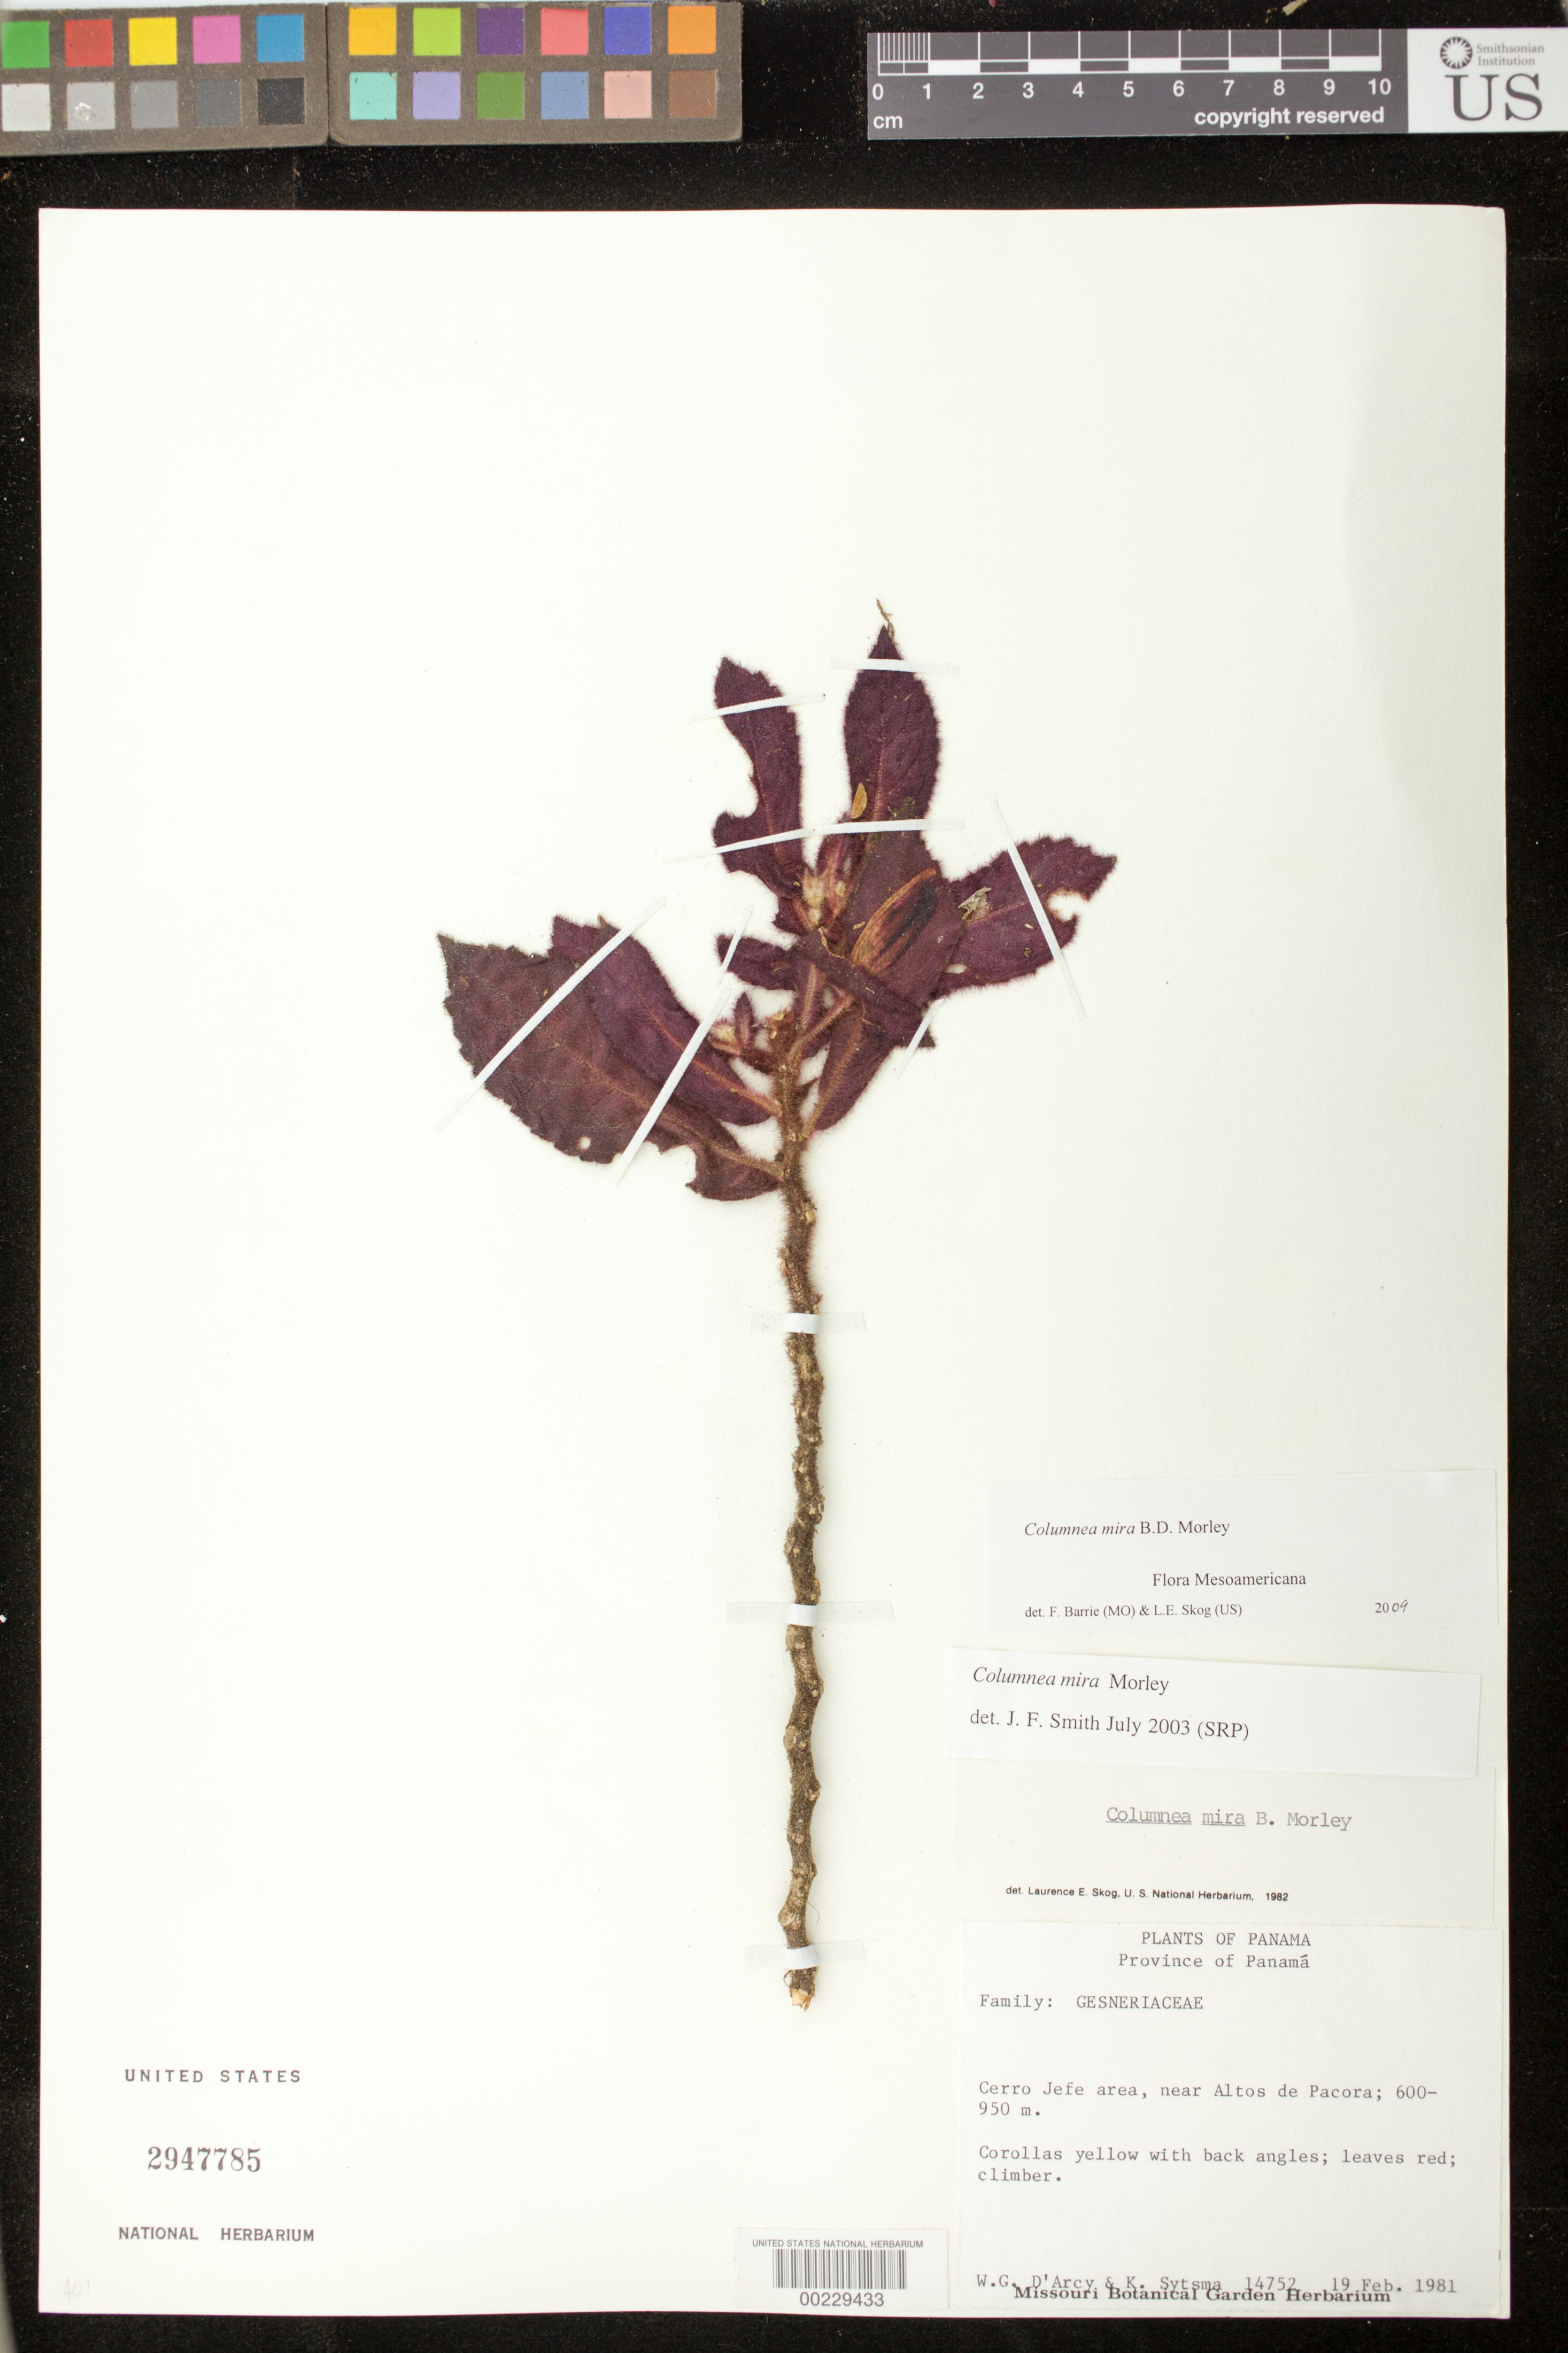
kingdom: Plantae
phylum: Tracheophyta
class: Magnoliopsida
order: Lamiales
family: Gesneriaceae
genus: Columnea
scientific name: Columnea mira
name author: B.D. Morley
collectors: W. G. D'Arcy & K. J. Sytsma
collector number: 14752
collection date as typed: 19 Feb 1981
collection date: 1981-02-19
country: Panama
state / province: Panamá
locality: Cerro Jefe area, near Altos de Pacora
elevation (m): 600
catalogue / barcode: US 2947785